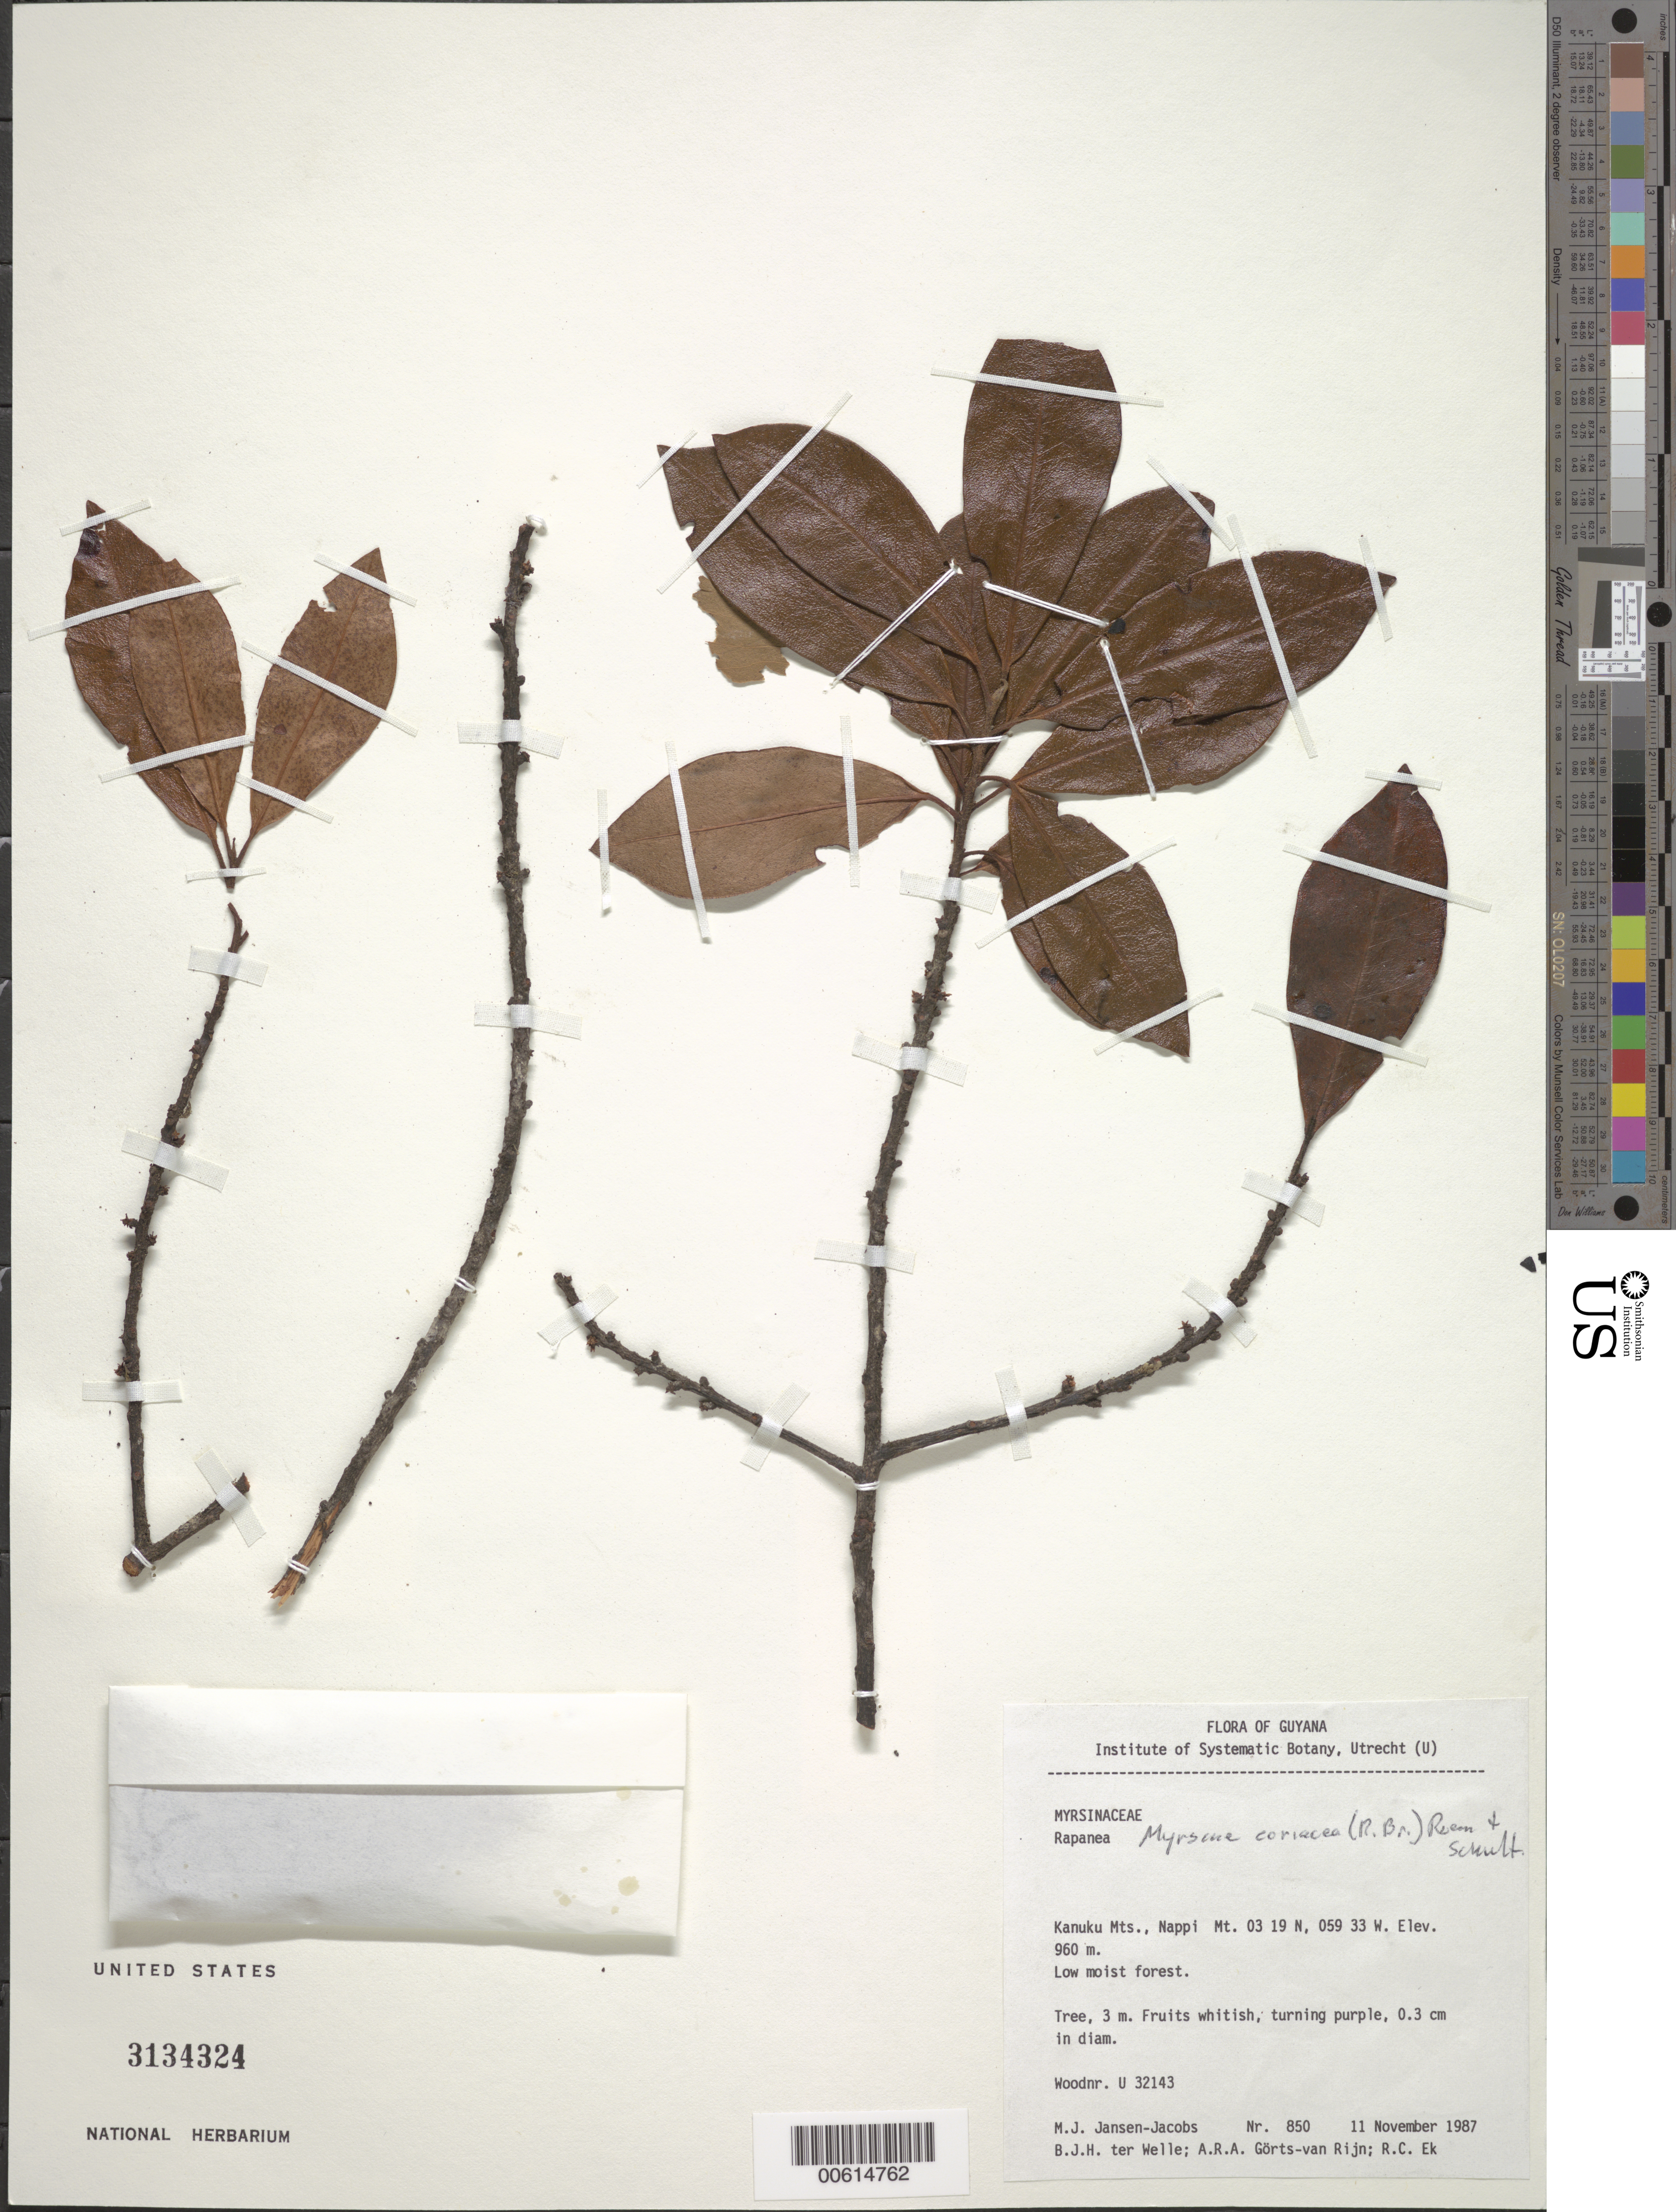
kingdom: Plantae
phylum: Tracheophyta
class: Magnoliopsida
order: Ericales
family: Primulaceae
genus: Myrsine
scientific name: Myrsine coriacea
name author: (Sw.) R. Br. ex Roem. & Schult.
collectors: M. J. Jansen-Jacobs, B. Welle, A. .R. A. Görts-van Rijn & R. C. Ek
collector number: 850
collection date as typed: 11-Nov-87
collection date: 1987-11-11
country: Guyana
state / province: U. Takutu-U. Essequibo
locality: Kanuku Mts., Nappi Mt.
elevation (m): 960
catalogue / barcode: US 3134324